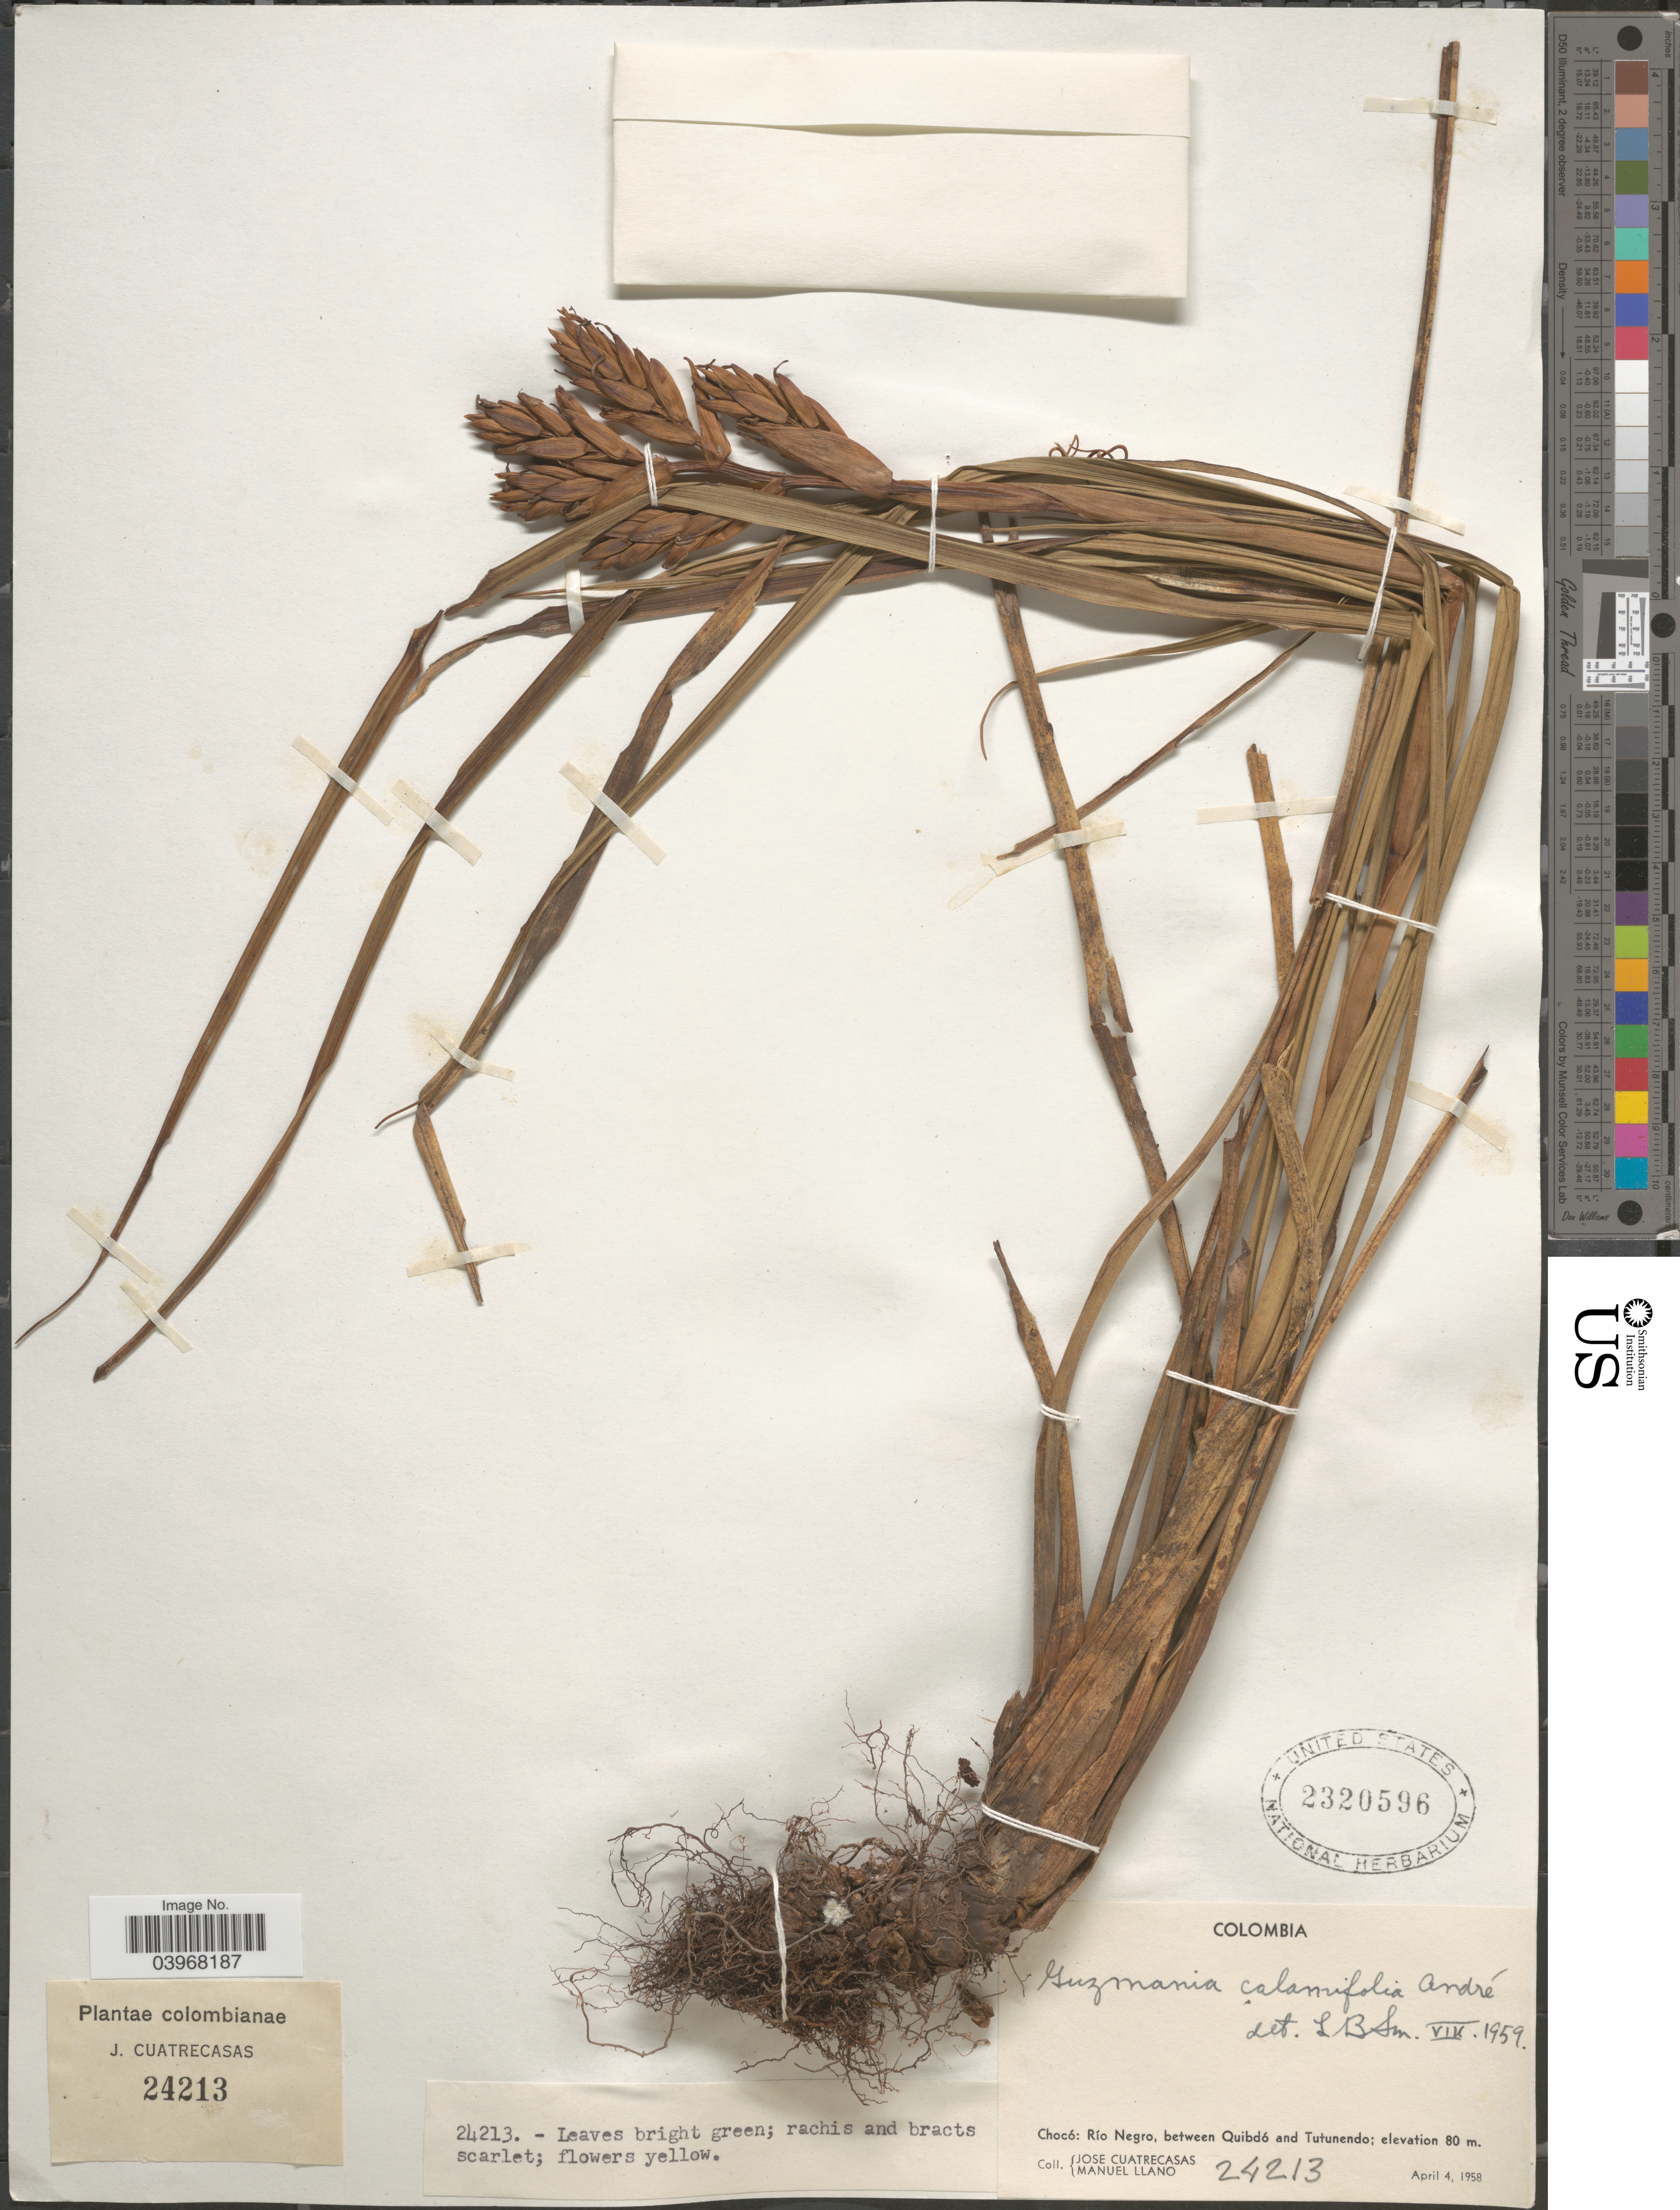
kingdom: Plantae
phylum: Tracheophyta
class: Liliopsida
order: Poales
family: Bromeliaceae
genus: Guzmania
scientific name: Guzmania calamifolia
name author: André ex Mez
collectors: J. Cuatrecasas & M. Llano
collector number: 24213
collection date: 1958-04-04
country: Colombia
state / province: Chocó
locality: Río Negro, between Quibdó and Tutunendo.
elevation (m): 80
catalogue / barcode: US 2320596